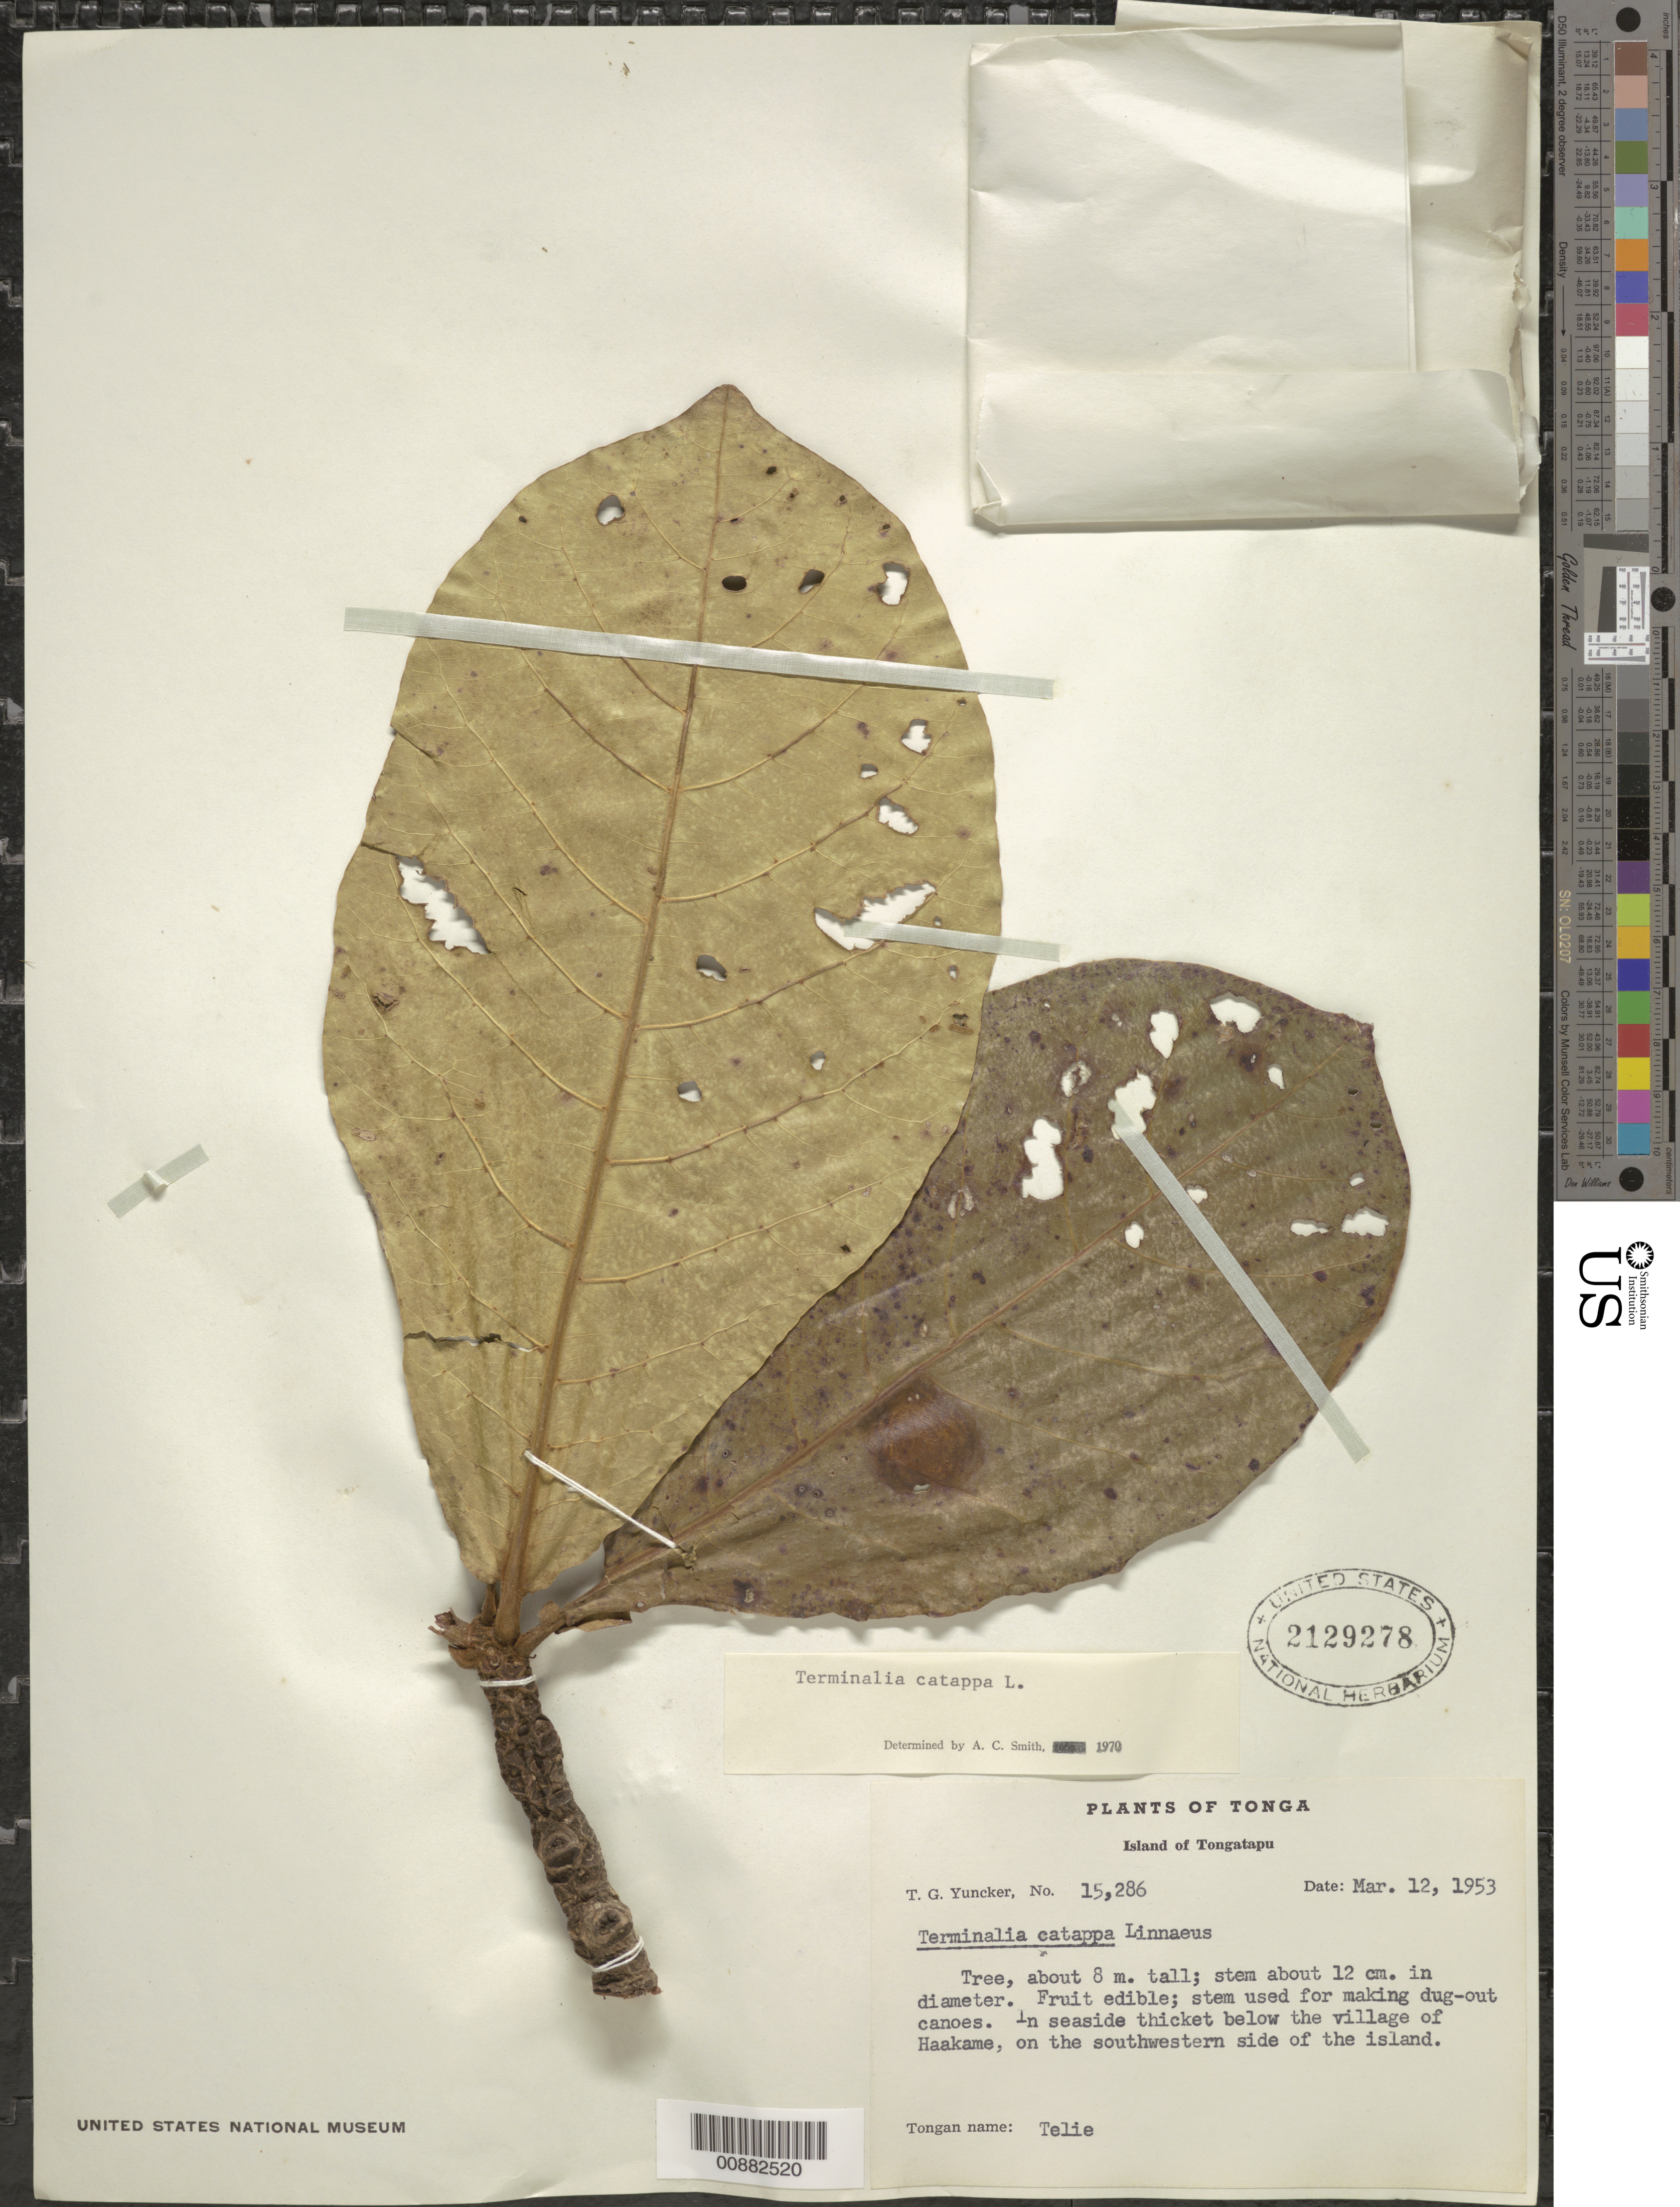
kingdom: Plantae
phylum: Tracheophyta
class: Magnoliopsida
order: Myrtales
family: Combretaceae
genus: Terminalia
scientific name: Terminalia catappa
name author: L.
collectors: T. G. Yuncker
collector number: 15286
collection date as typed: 12 Mar 1953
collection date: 1953-03-12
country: Tonga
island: Tongatapu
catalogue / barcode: US 2129278